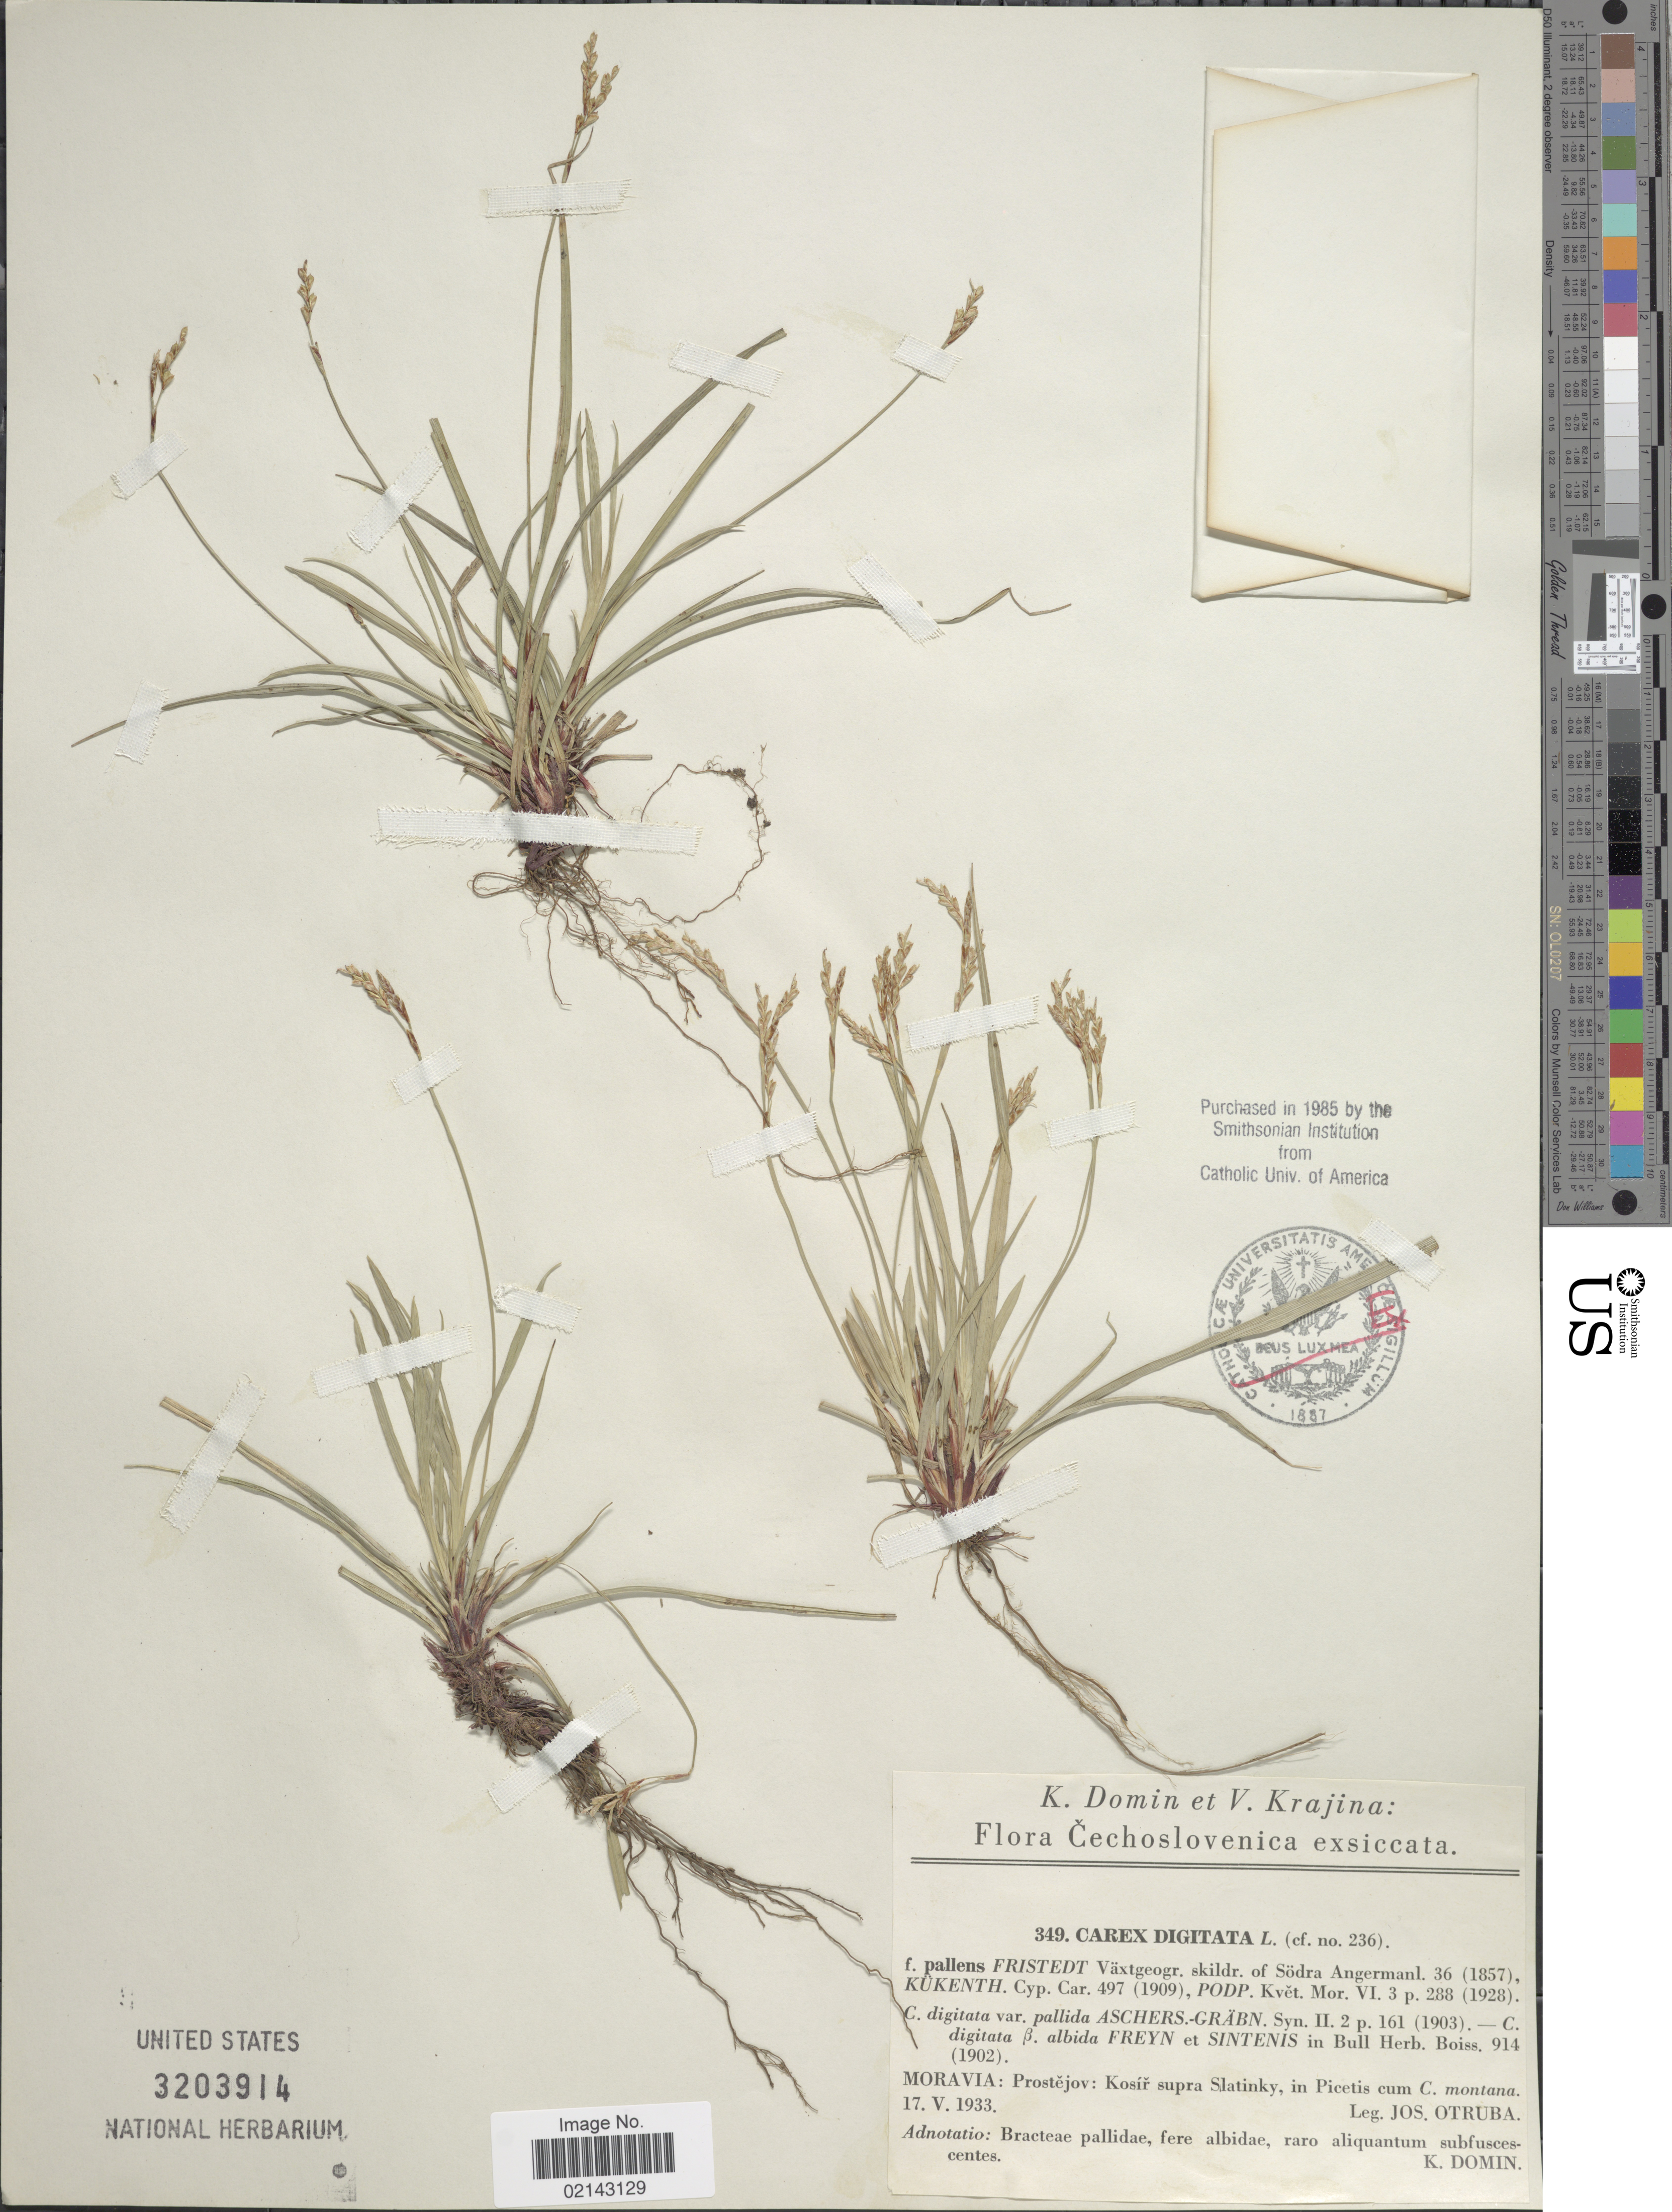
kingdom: Plantae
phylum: Tracheophyta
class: Liliopsida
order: Poales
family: Cyperaceae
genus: Carex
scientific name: Carex digitata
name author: L.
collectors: J. Otruba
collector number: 349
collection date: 1933-05-17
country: Czechia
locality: Cechoslovenica. Moravia: Prostejov: Kosir supra Slatinky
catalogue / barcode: US 3203914